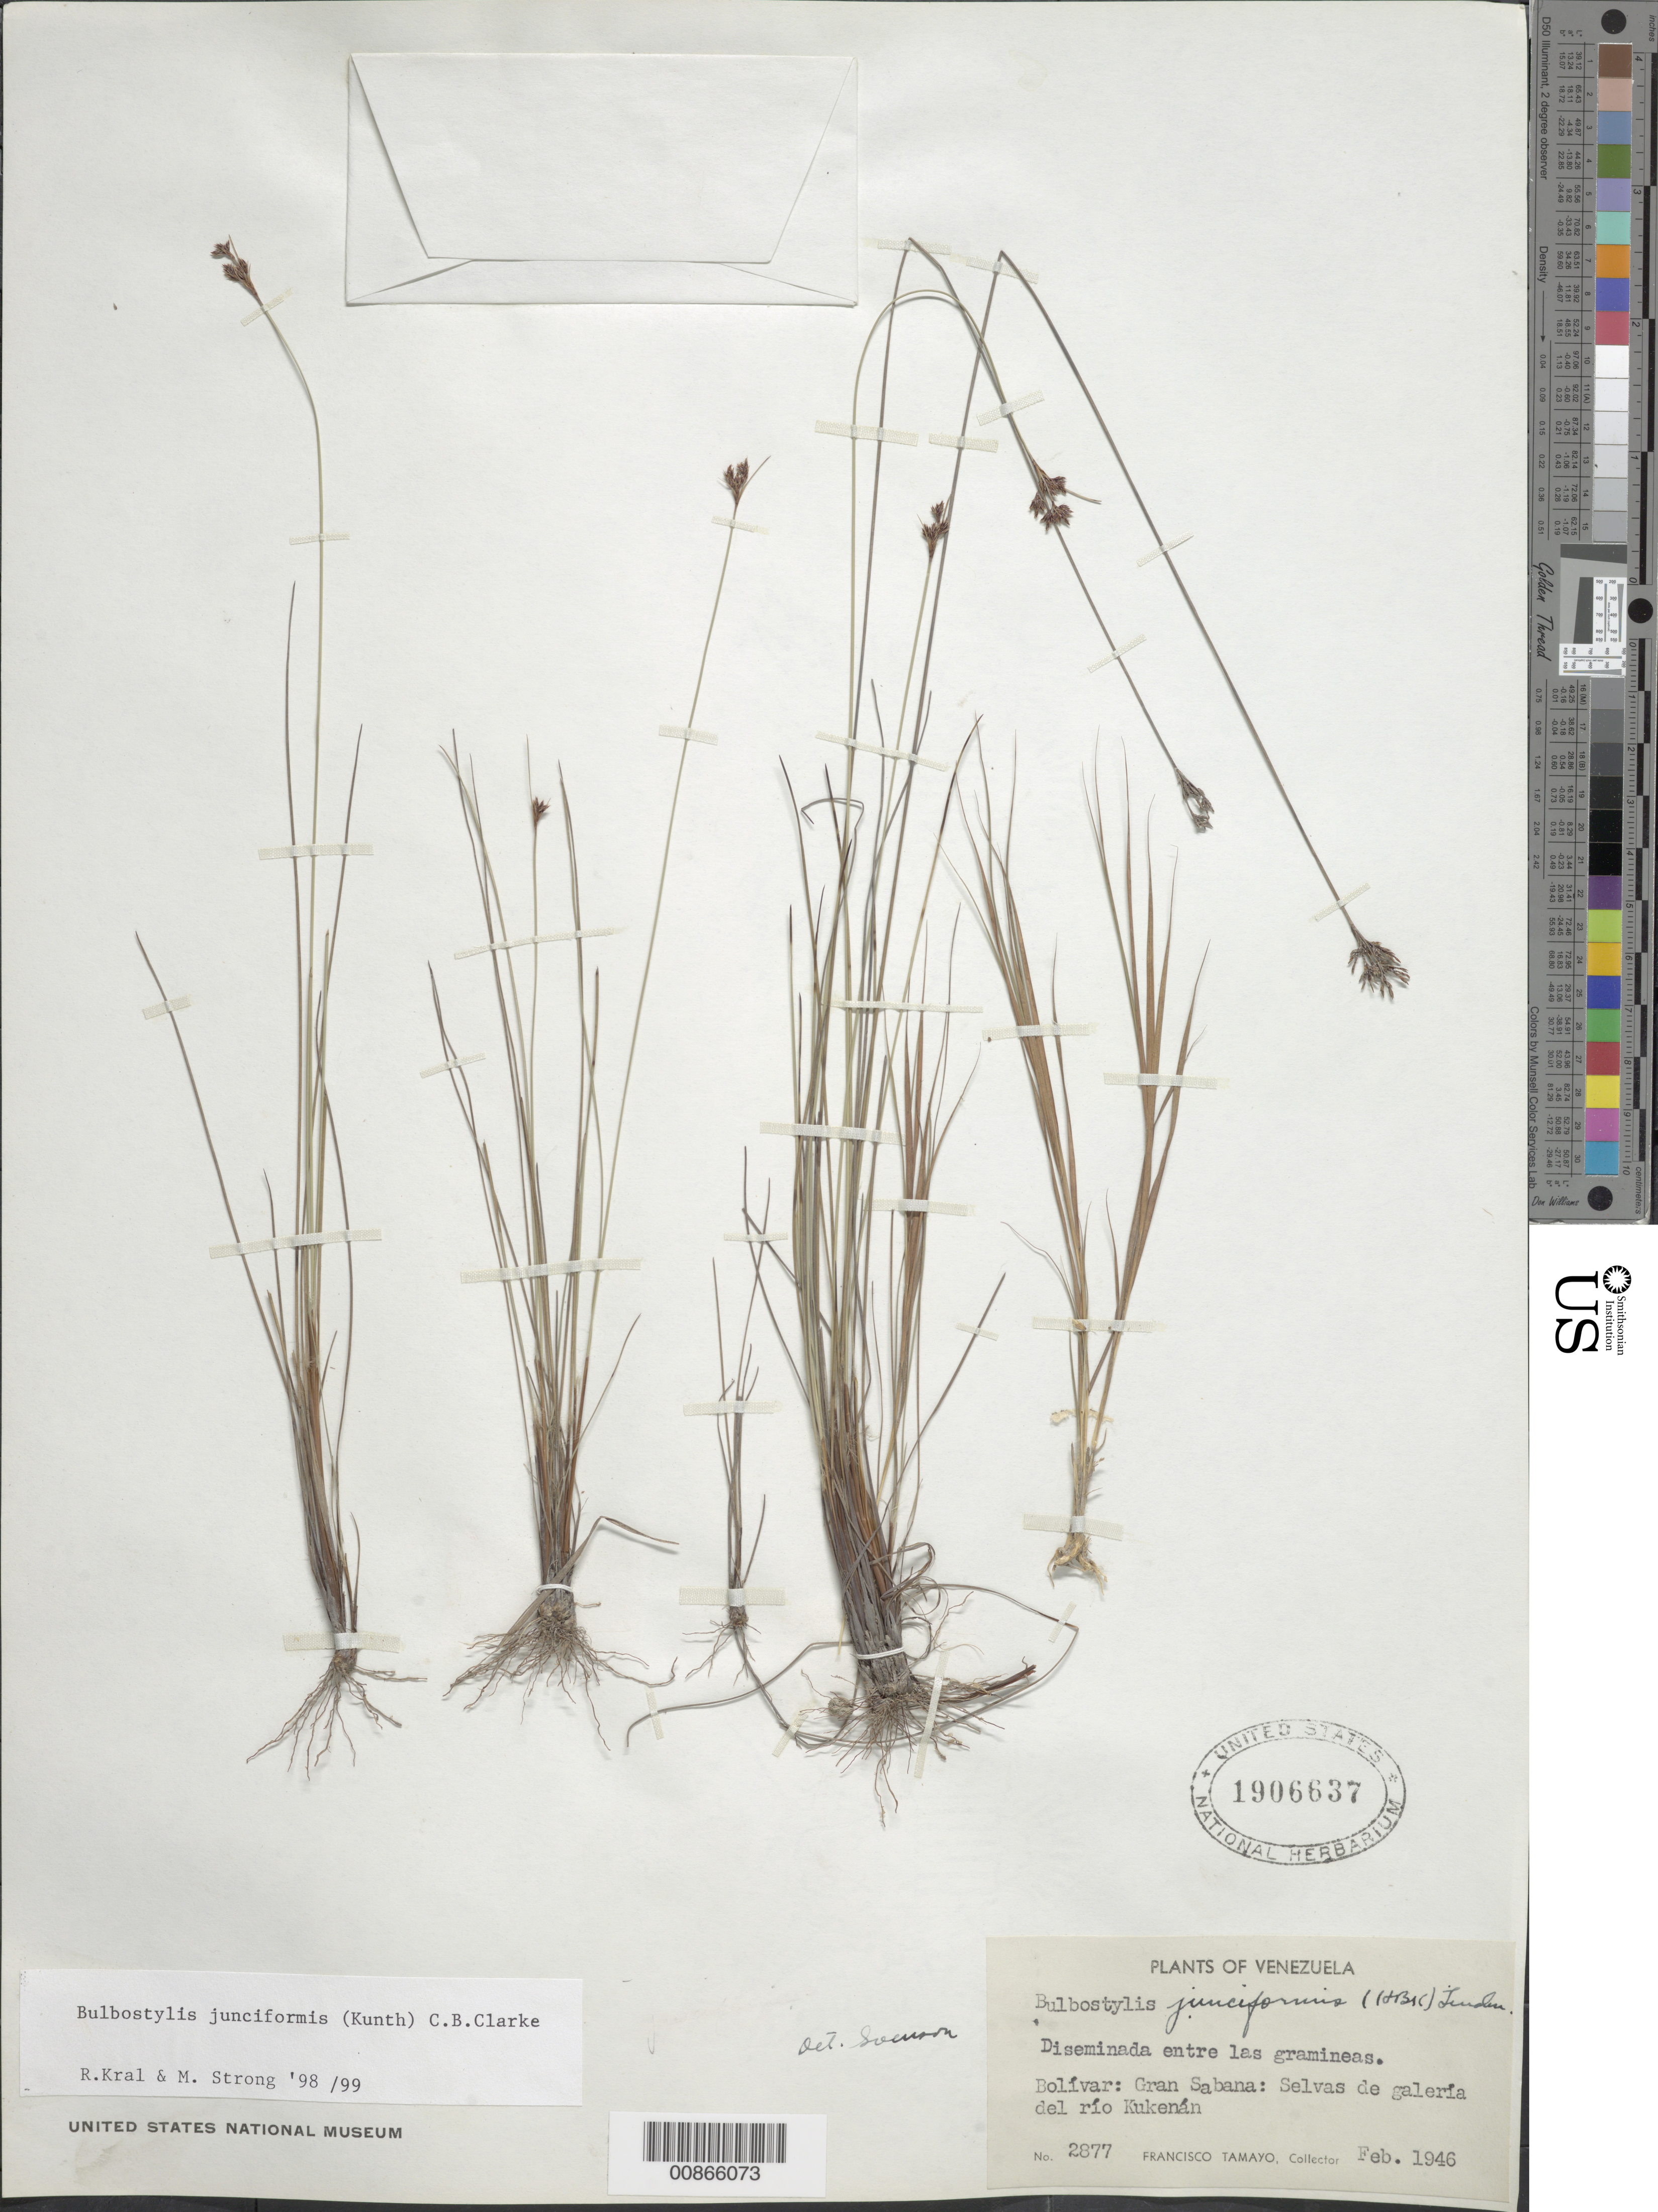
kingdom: Plantae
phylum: Tracheophyta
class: Liliopsida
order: Poales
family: Cyperaceae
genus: Bulbostylis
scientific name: Bulbostylis junciformis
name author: (Kunth) C.B. Clarke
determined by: Kral, R.; Strong, M. T.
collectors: F. Tamayo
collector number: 2877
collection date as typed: Feb-46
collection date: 1946-02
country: Venezuela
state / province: Bolívar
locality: Gran Sabana, Río Kukenán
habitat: Gallery forest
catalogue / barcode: US 1906637